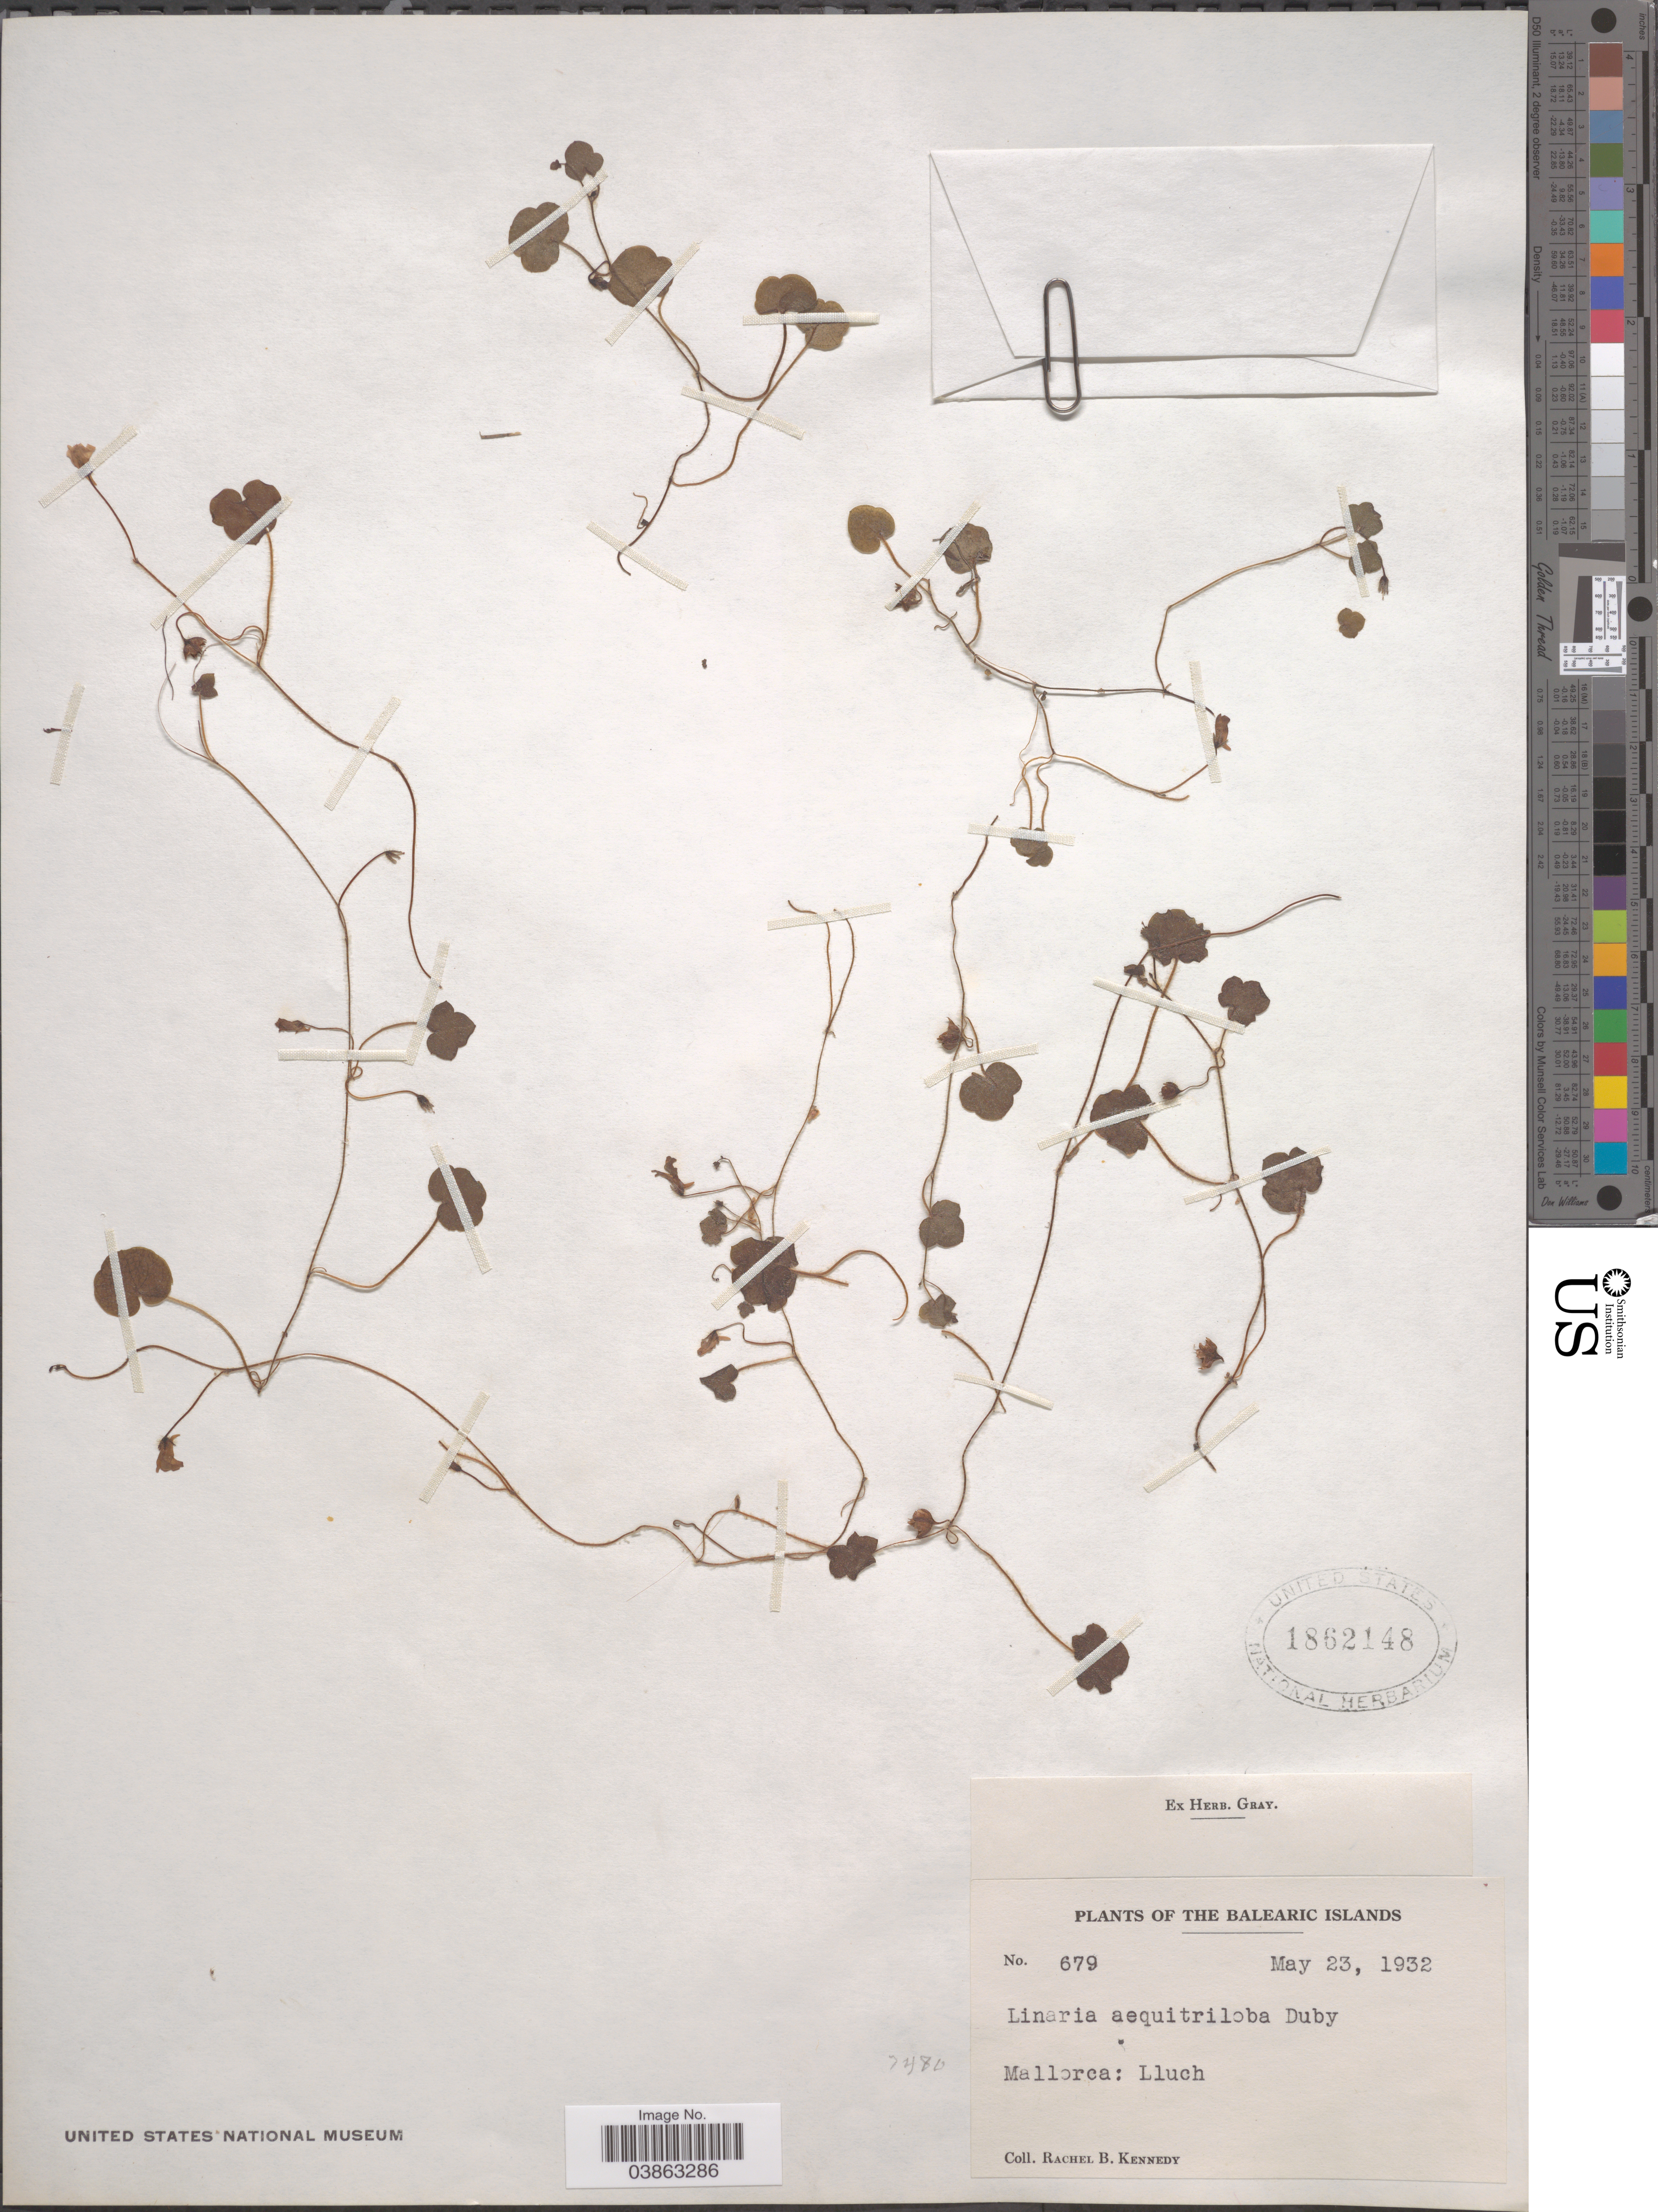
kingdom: Plantae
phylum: Tracheophyta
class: Magnoliopsida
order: Lamiales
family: Plantaginaceae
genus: Linaria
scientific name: Linaria aequitriloba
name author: (Viv.) Spreng.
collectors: Kennedy, R.B.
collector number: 679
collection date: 1932-05-23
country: Spain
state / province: Islas Baleares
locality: Mallorca: Lluch.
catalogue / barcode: US 1862148